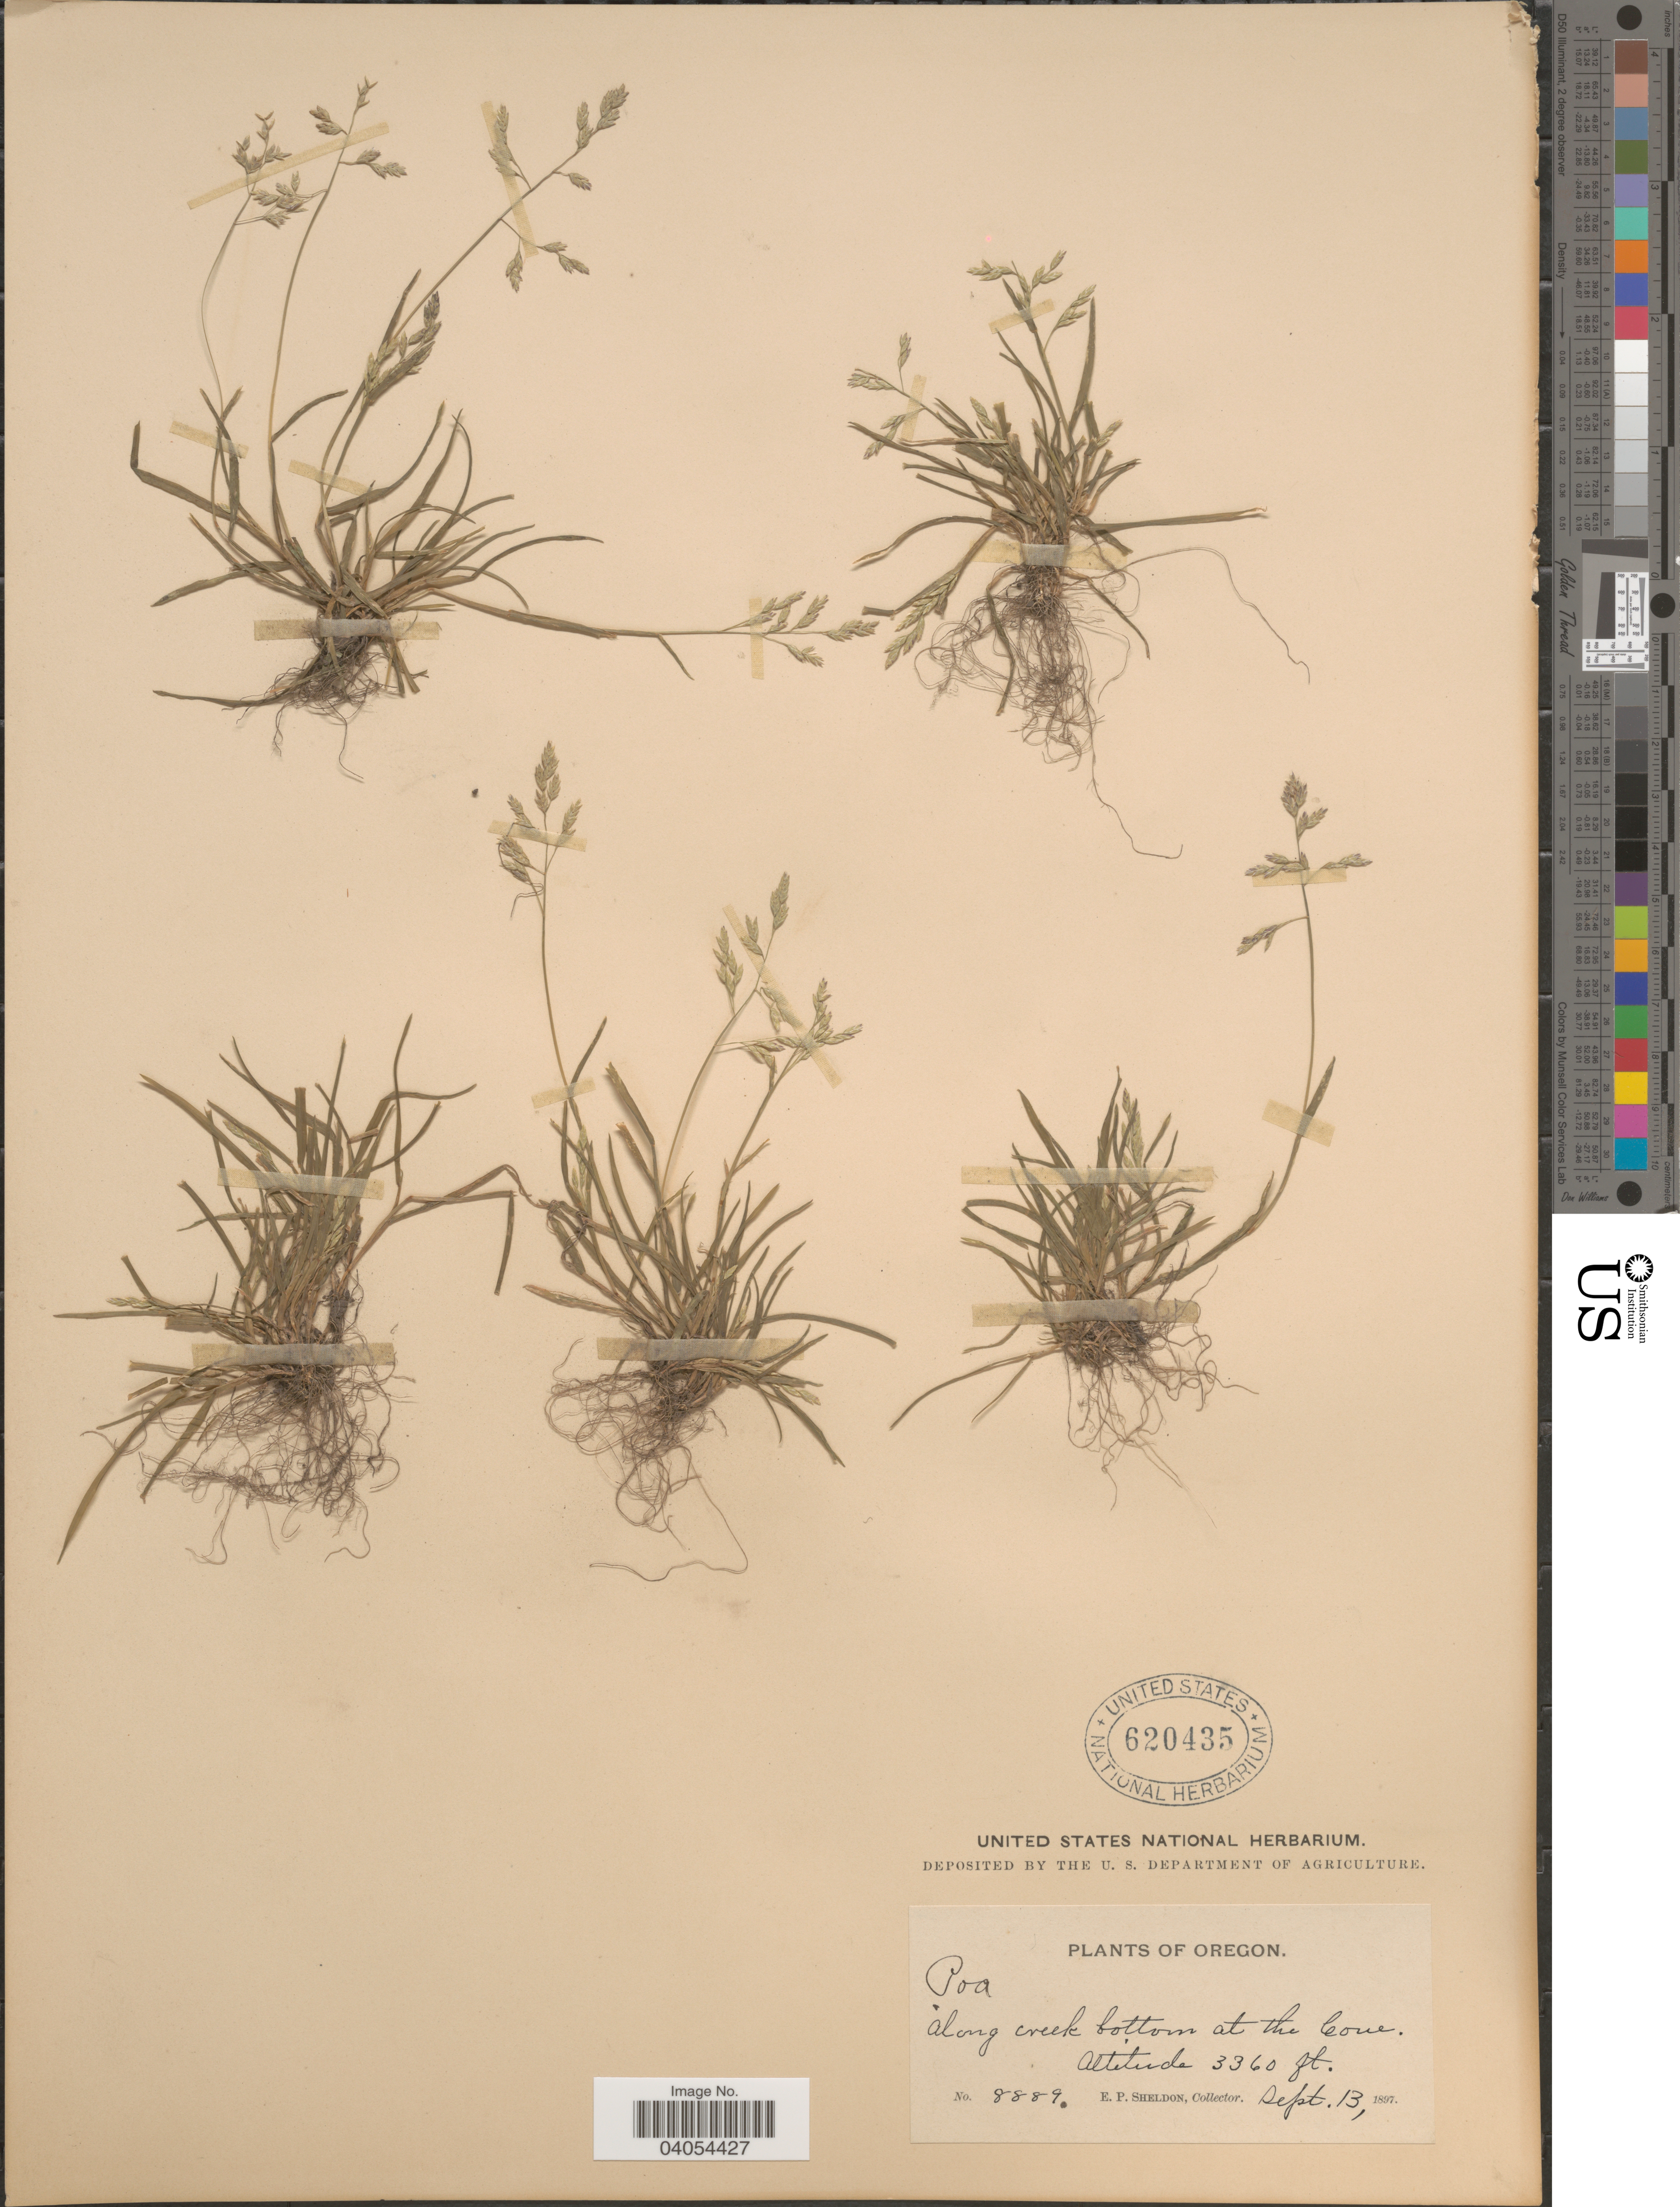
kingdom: Plantae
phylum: Tracheophyta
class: Liliopsida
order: Poales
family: Poaceae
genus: Poa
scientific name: Poa annua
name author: L.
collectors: E. P. Sheldon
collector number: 8889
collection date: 1897-09-13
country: United States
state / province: Oregon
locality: Along creek bottom at the Cove.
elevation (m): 1024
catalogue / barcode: US 620435